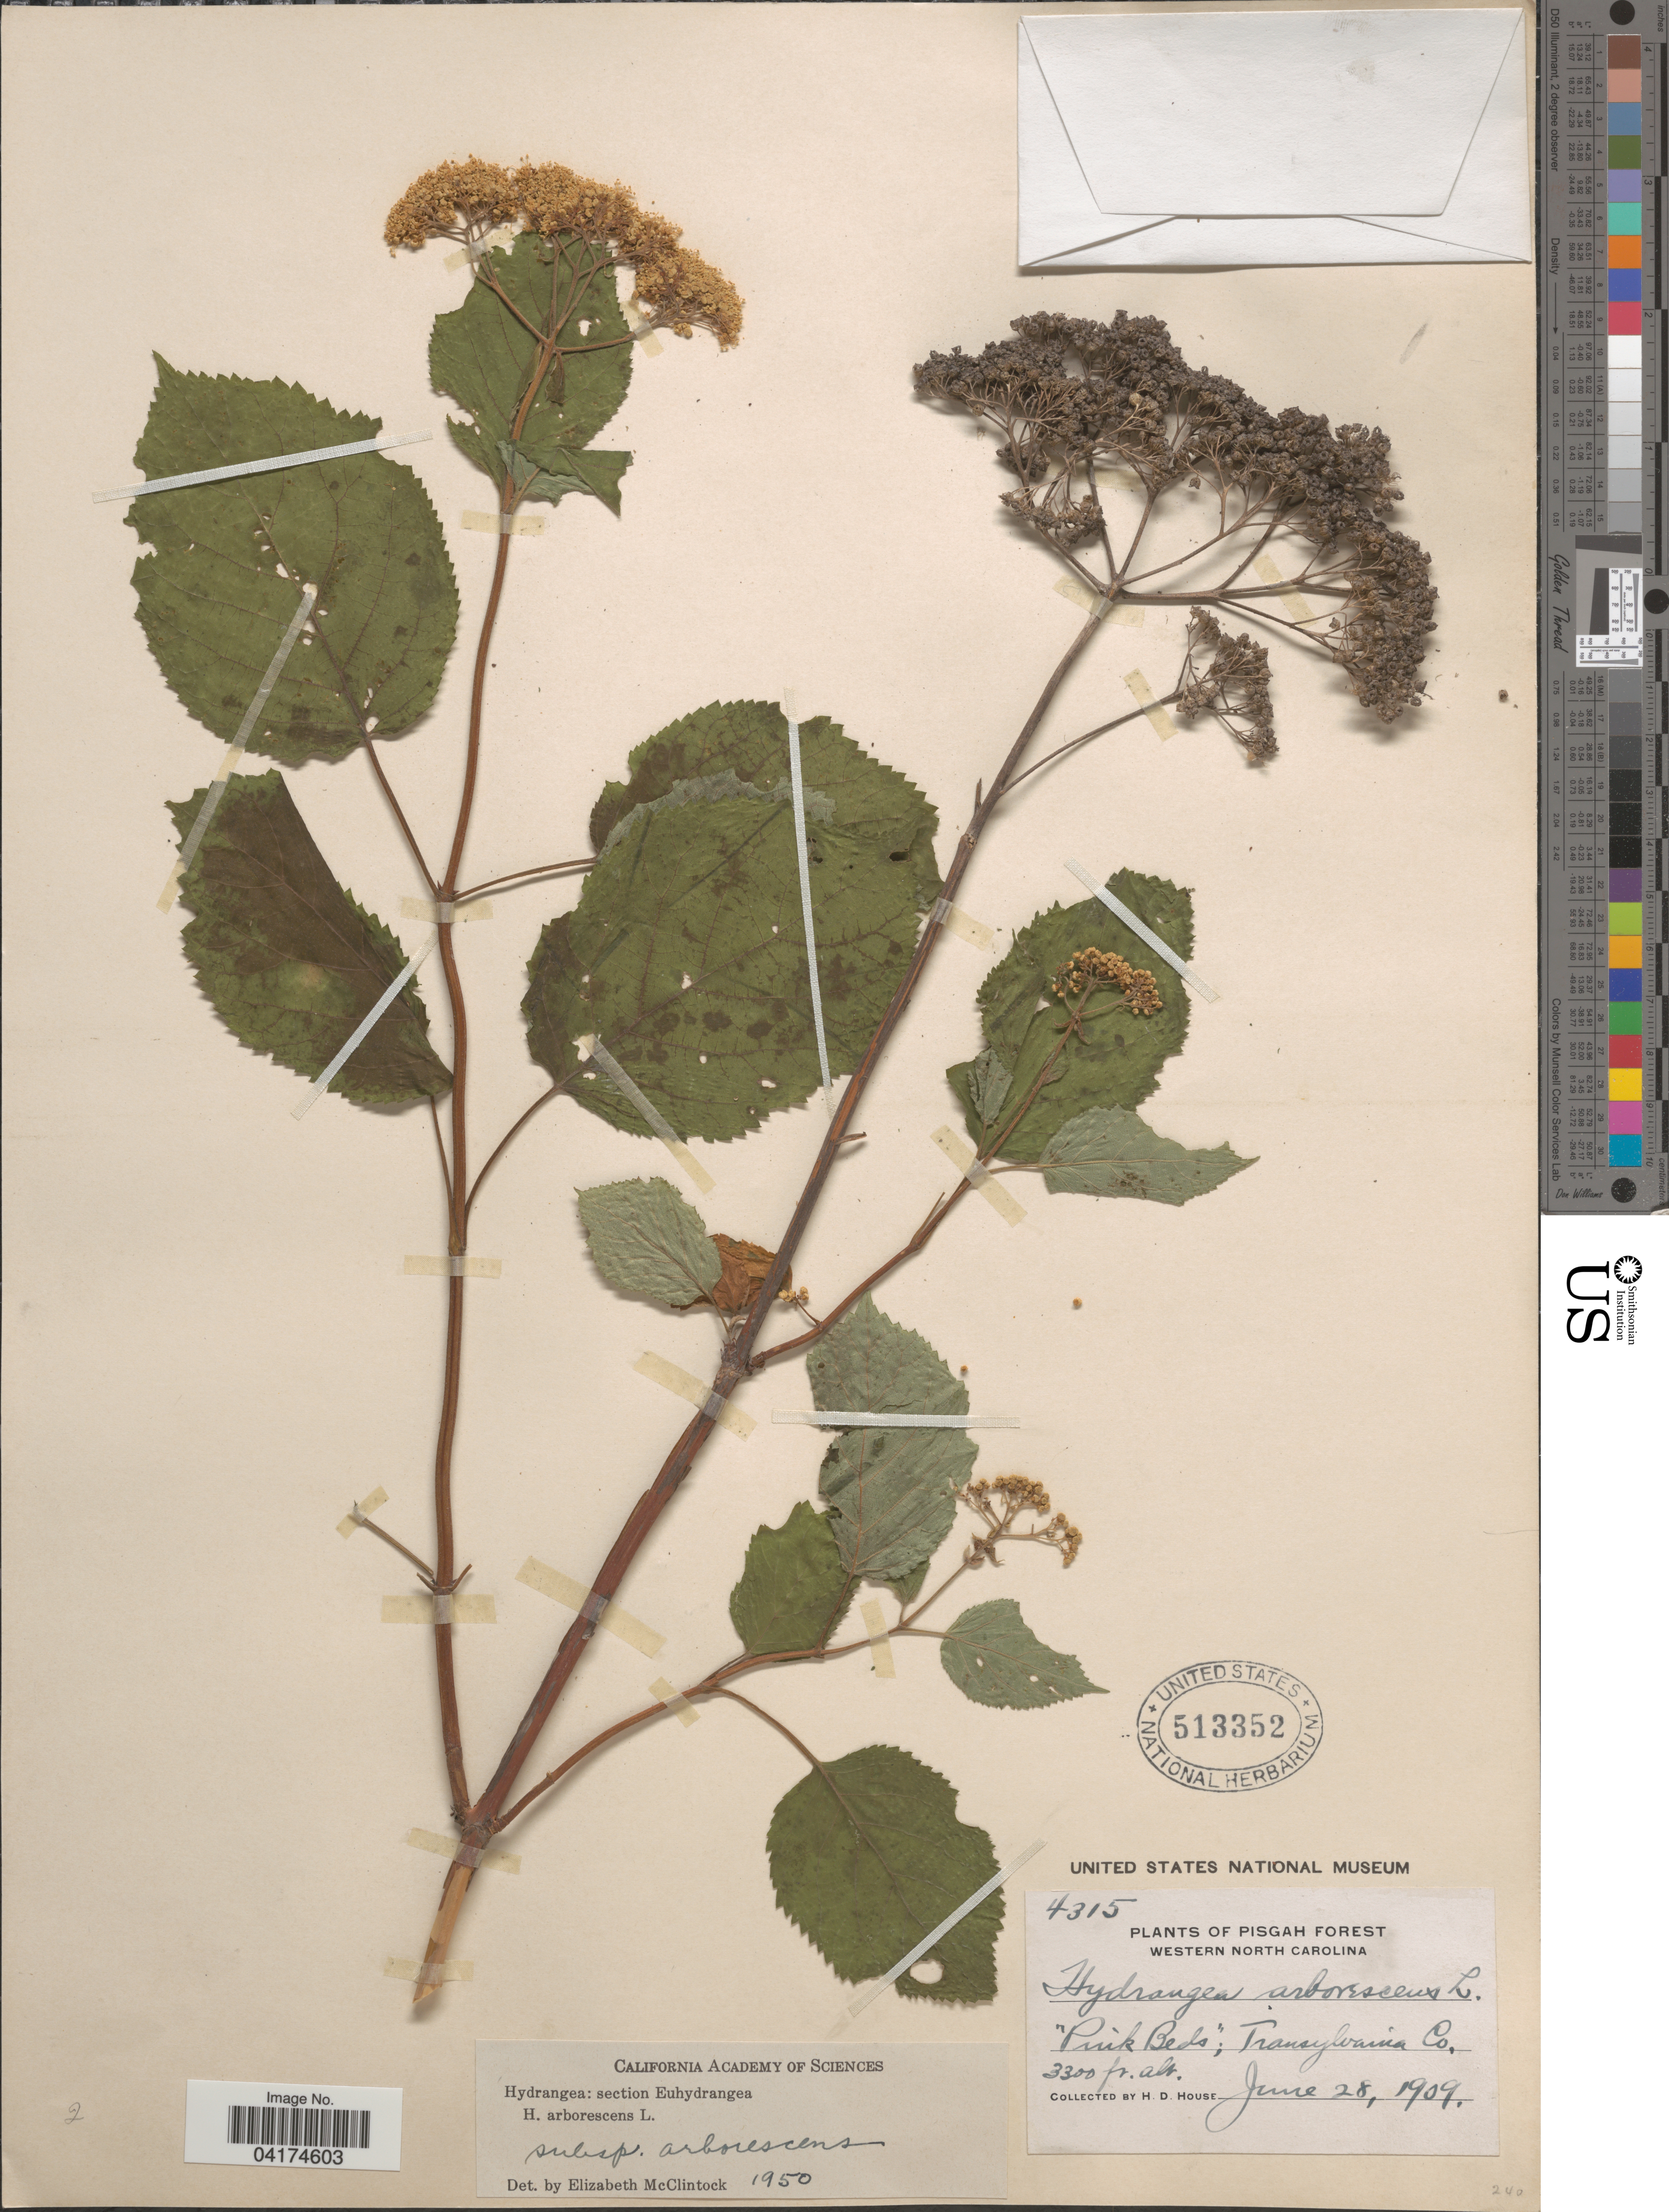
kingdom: Plantae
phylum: Tracheophyta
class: Magnoliopsida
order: Cornales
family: Hydrangeaceae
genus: Hydrangea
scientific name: Hydrangea arborescens subsp. arborescens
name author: L.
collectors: H. D. House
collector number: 4315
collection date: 1909-06-28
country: United States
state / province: North Carolina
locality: Pisgah forest. Western North Carolina. "Pink Beds"; Transylvania Co.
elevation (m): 1006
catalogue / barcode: US 513352